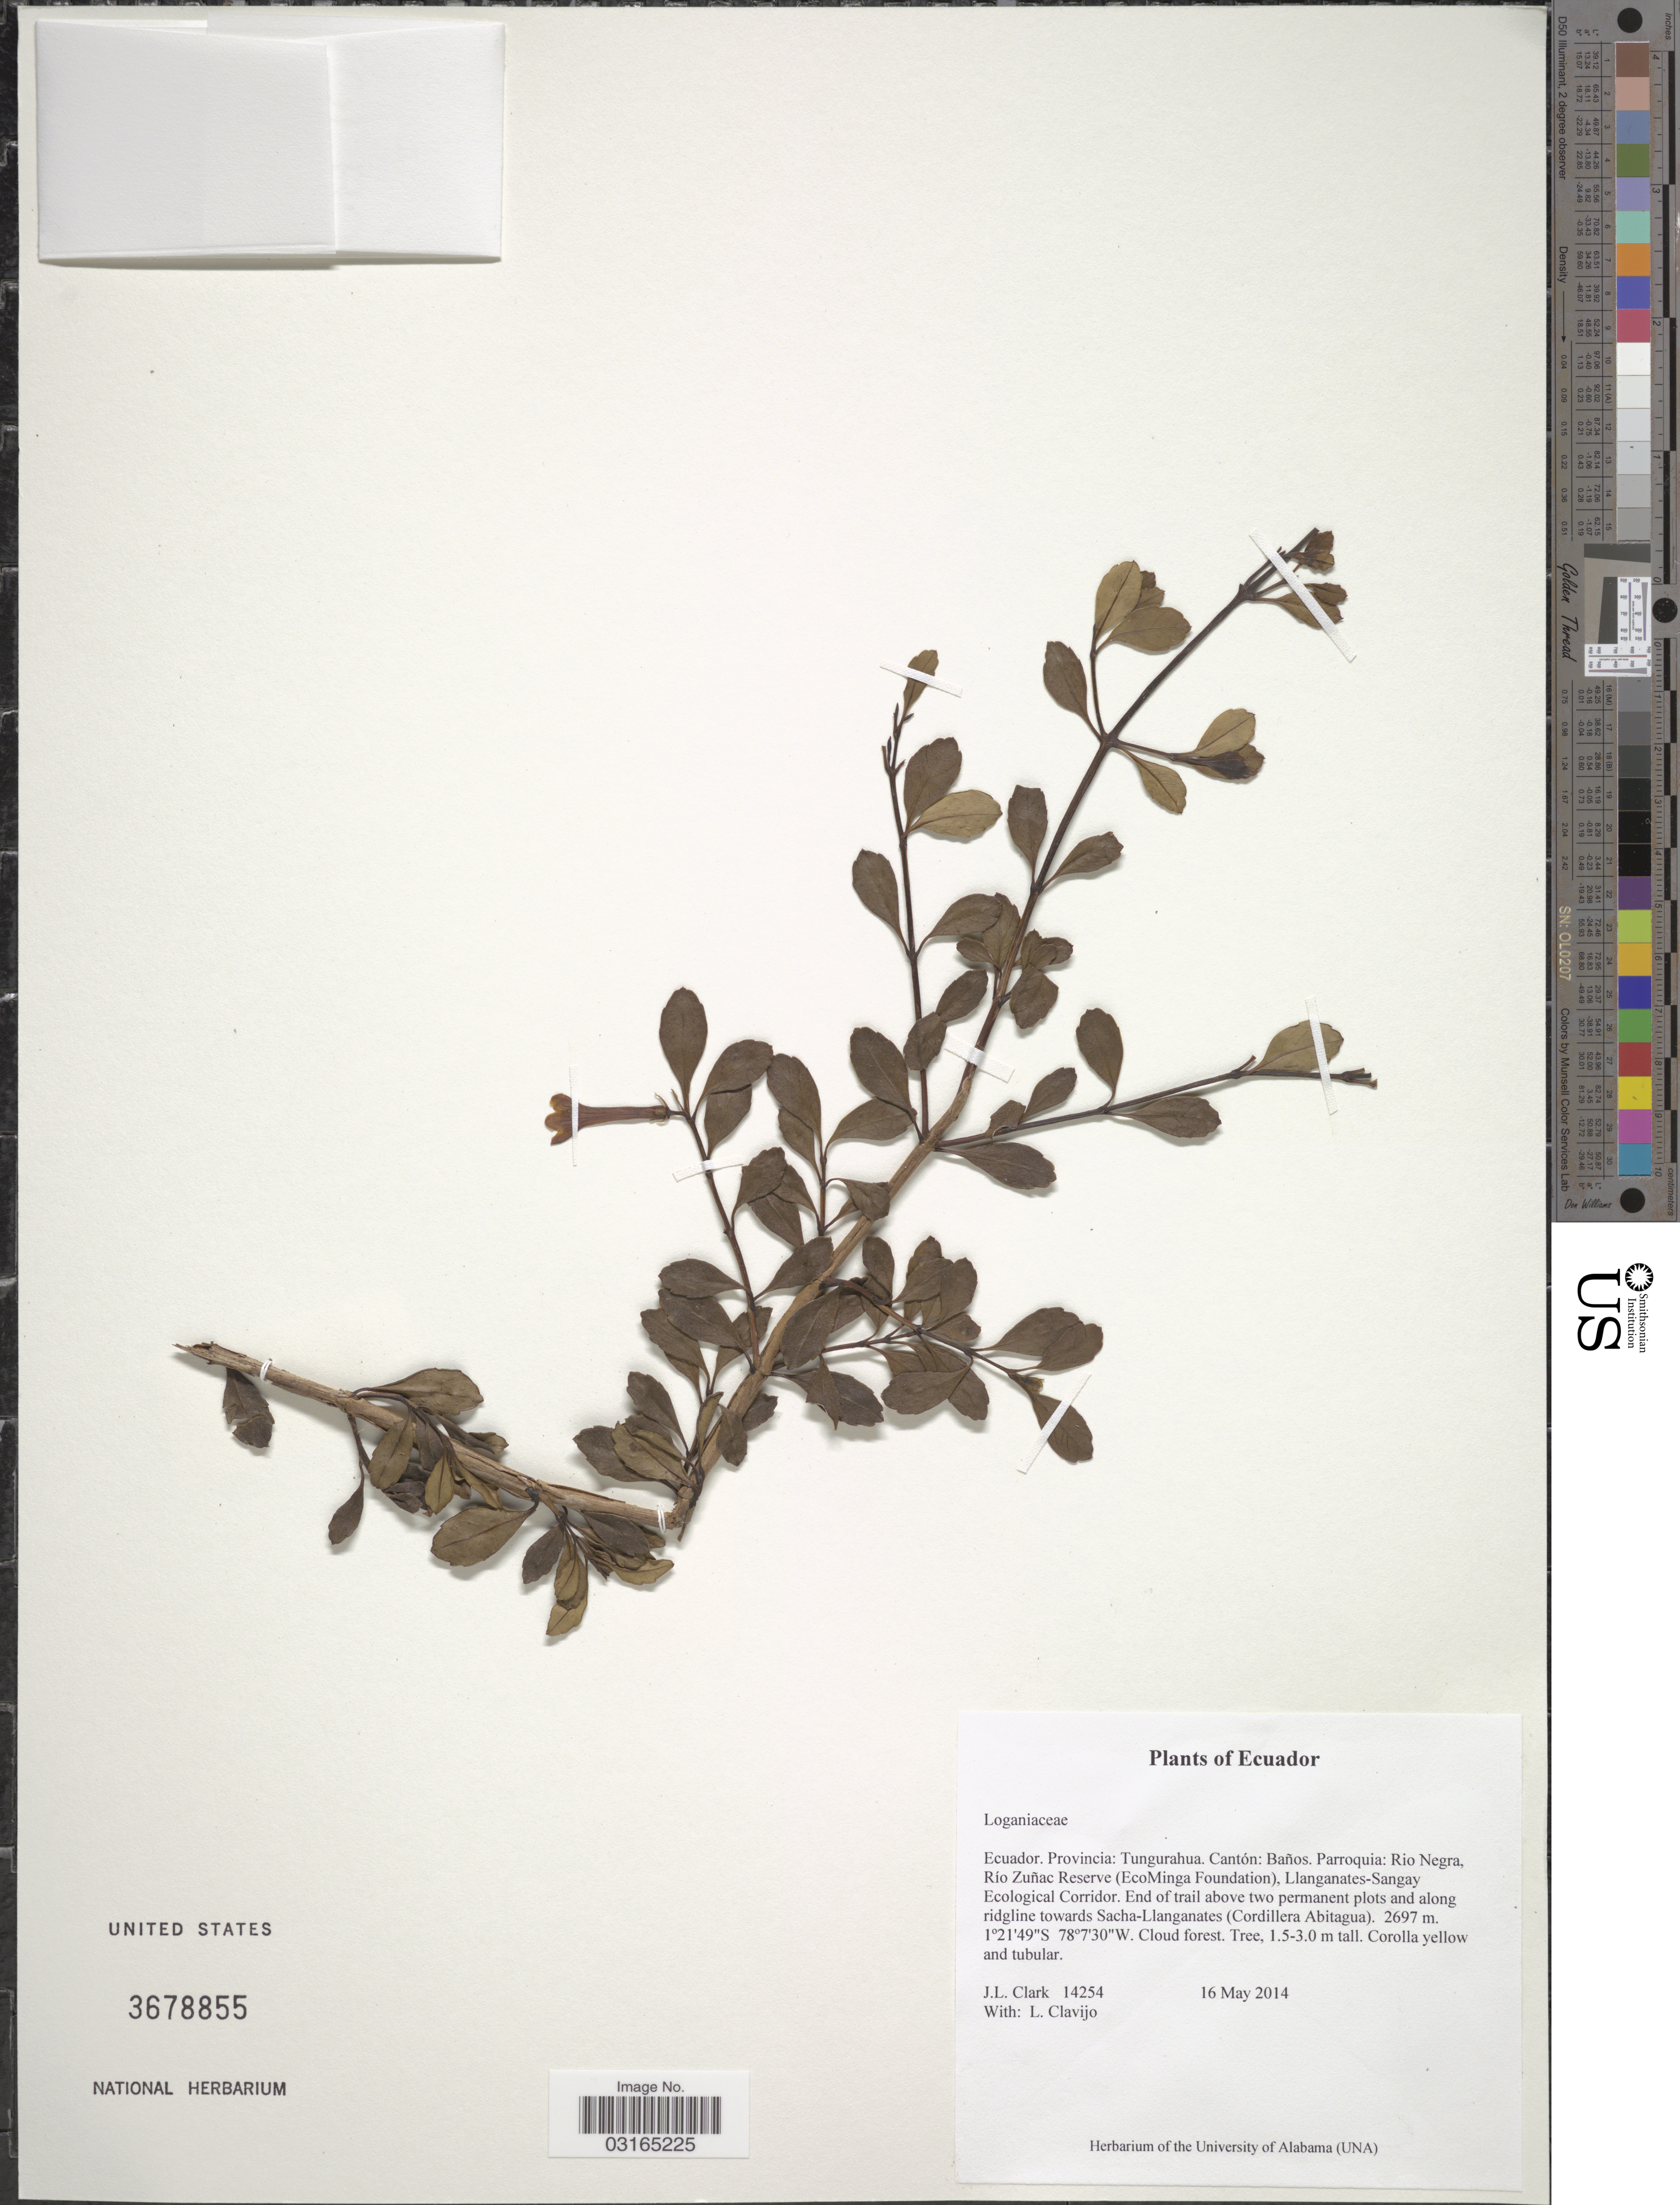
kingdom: Plantae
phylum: Tracheophyta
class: Magnoliopsida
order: Gentianales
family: Loganiaceae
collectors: J. L. Clark & L. Clavijo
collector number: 14254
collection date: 2014-05-16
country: Ecuador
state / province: Tungurahua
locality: Cantón: Baños. Parroquia: Rio Negra, Río Zuñac Reserve (EcoMinga Foundation), Llanganates-Sangay Ecological Corridor. End of trail above two permanent plots and along ridgline towards Sacha-Llanganates (Cordillera Abitagua).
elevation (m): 2697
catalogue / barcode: US 3678855